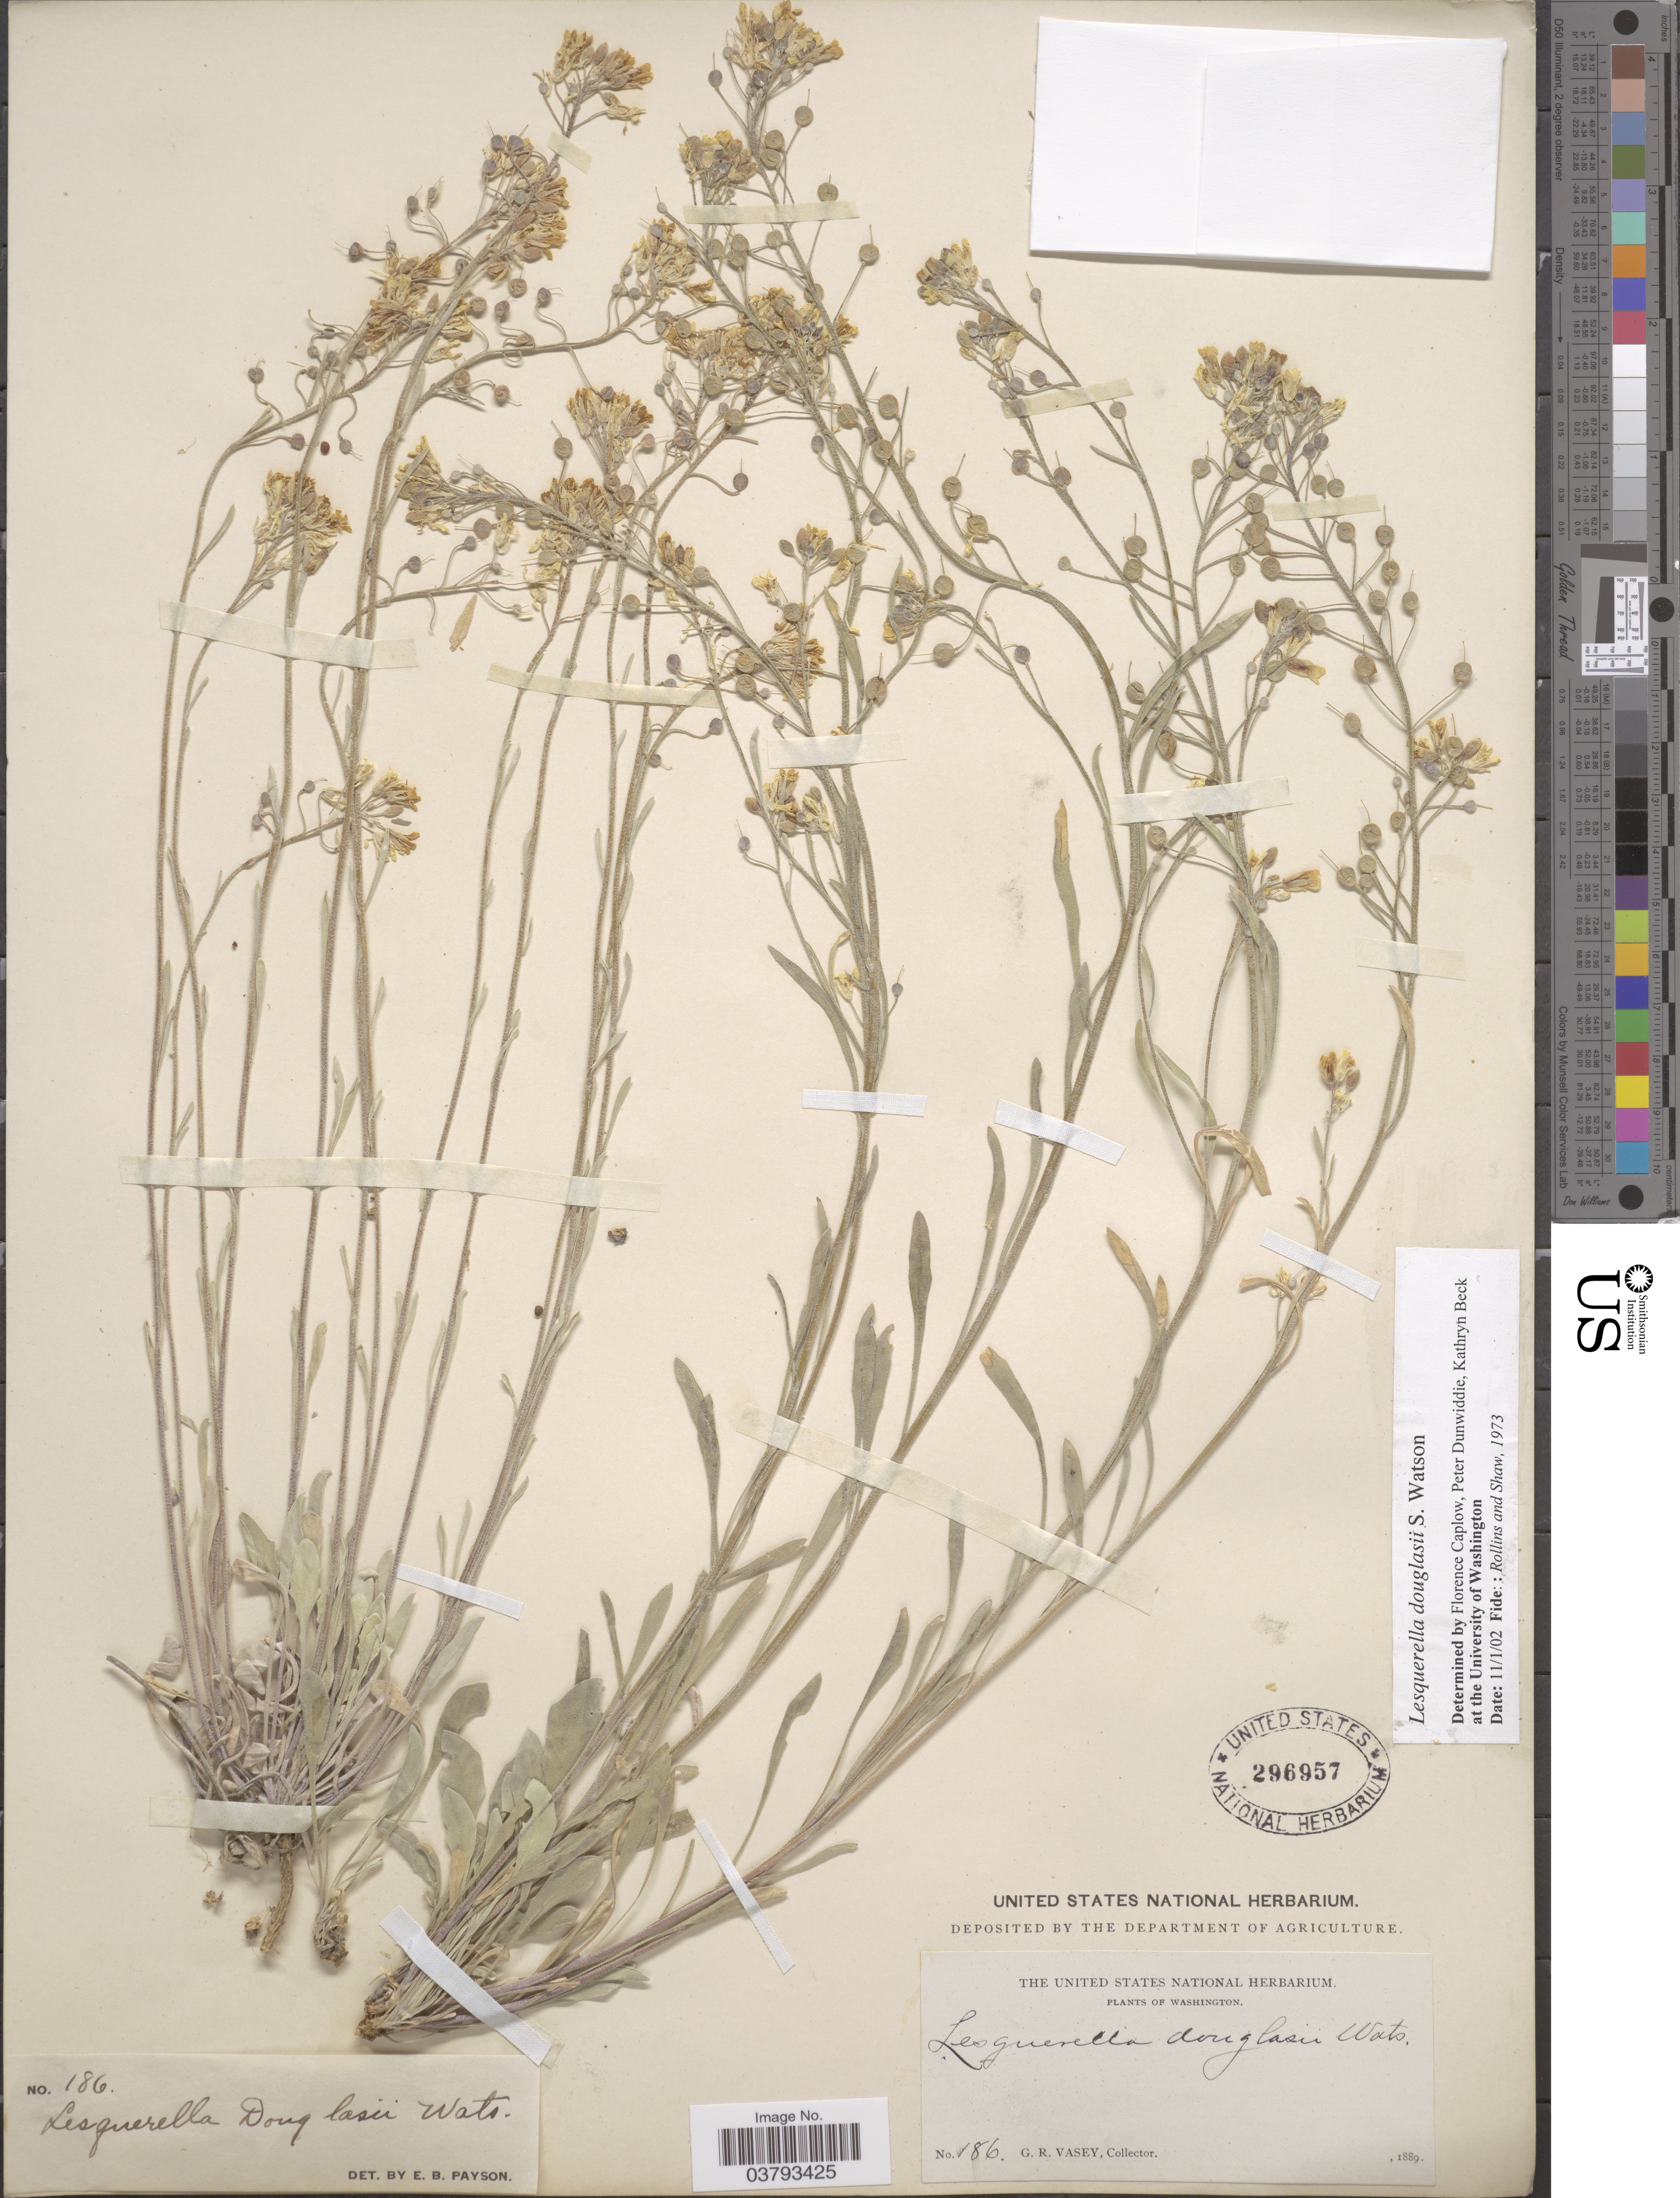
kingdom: Plantae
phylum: Tracheophyta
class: Magnoliopsida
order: Brassicales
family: Brassicaceae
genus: Lesquerella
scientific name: Lesquerella douglasii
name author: S. Watson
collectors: G. R. Vasey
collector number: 186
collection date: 1889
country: United States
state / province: Washington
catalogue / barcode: US 296957